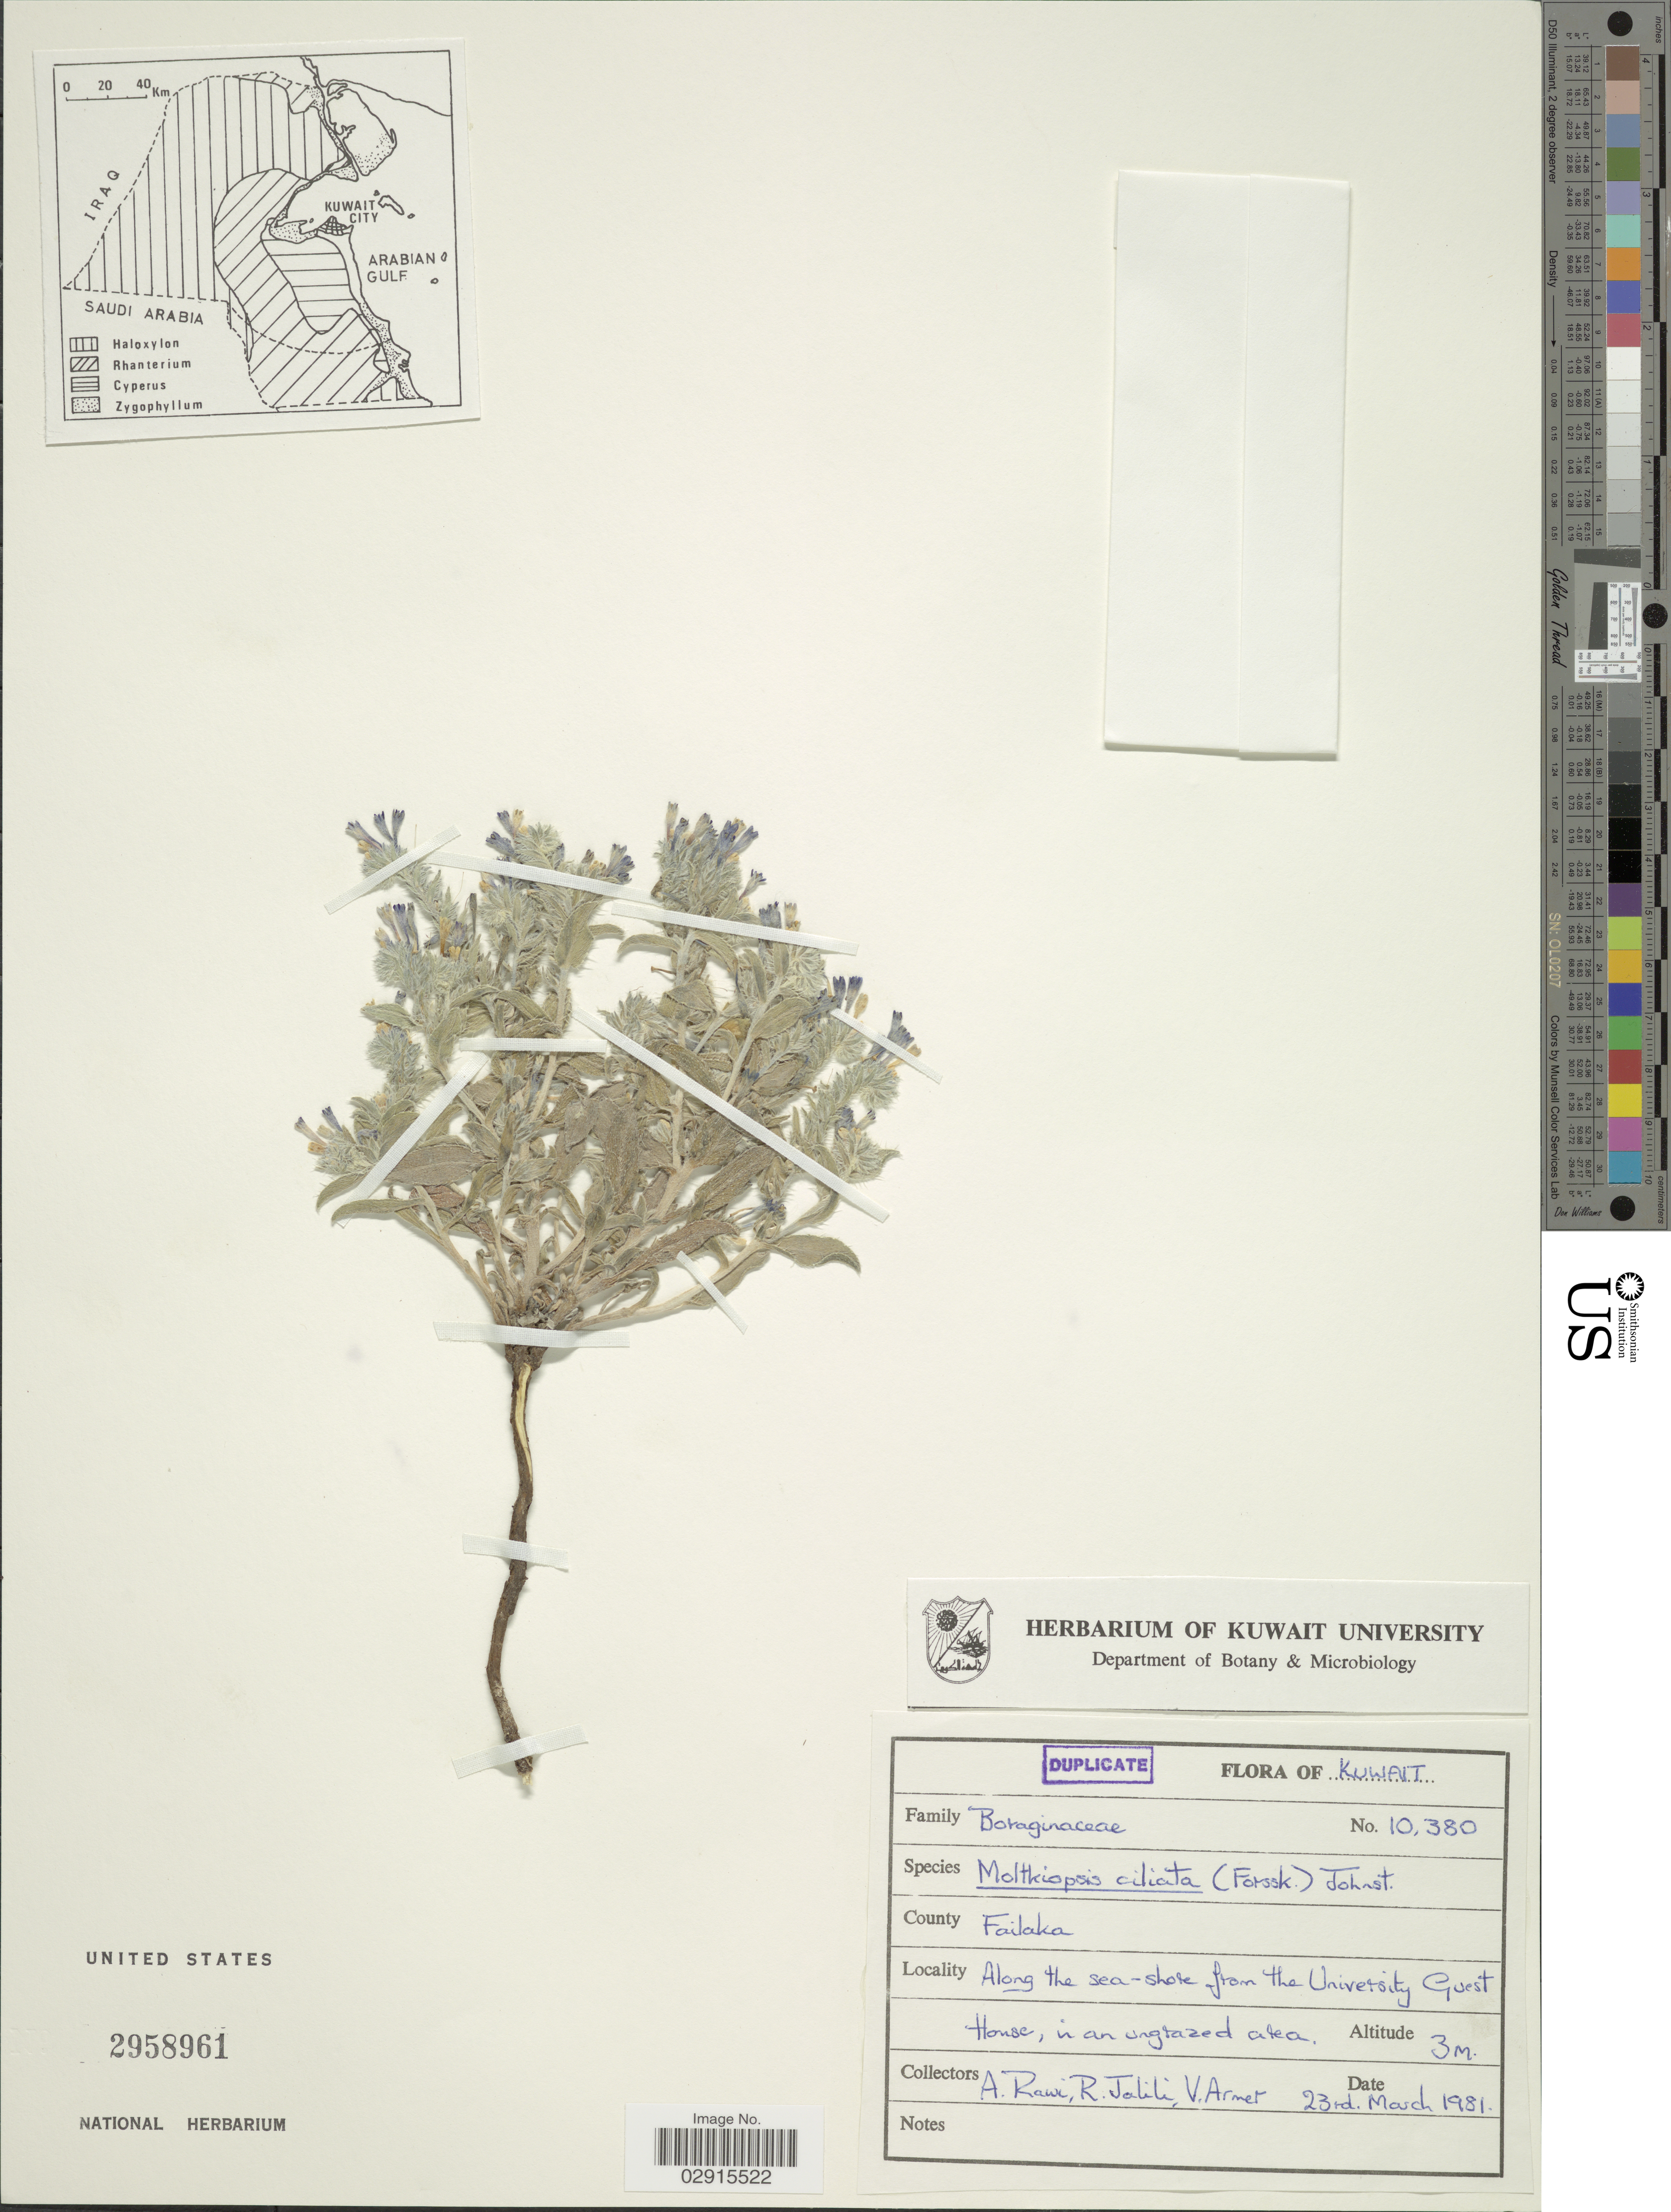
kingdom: Plantae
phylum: Tracheophyta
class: Magnoliopsida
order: Boraginales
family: Boraginaceae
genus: Moltkiopsis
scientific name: Moltkiopsis ciliata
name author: I.M. Johnst.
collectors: A. Rawi, R. Jalili & V. Armer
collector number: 10380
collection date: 1981-03-23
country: Kuwait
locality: County Failaka,Along the sea-shore from the University Guest House.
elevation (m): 3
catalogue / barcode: US 2958961